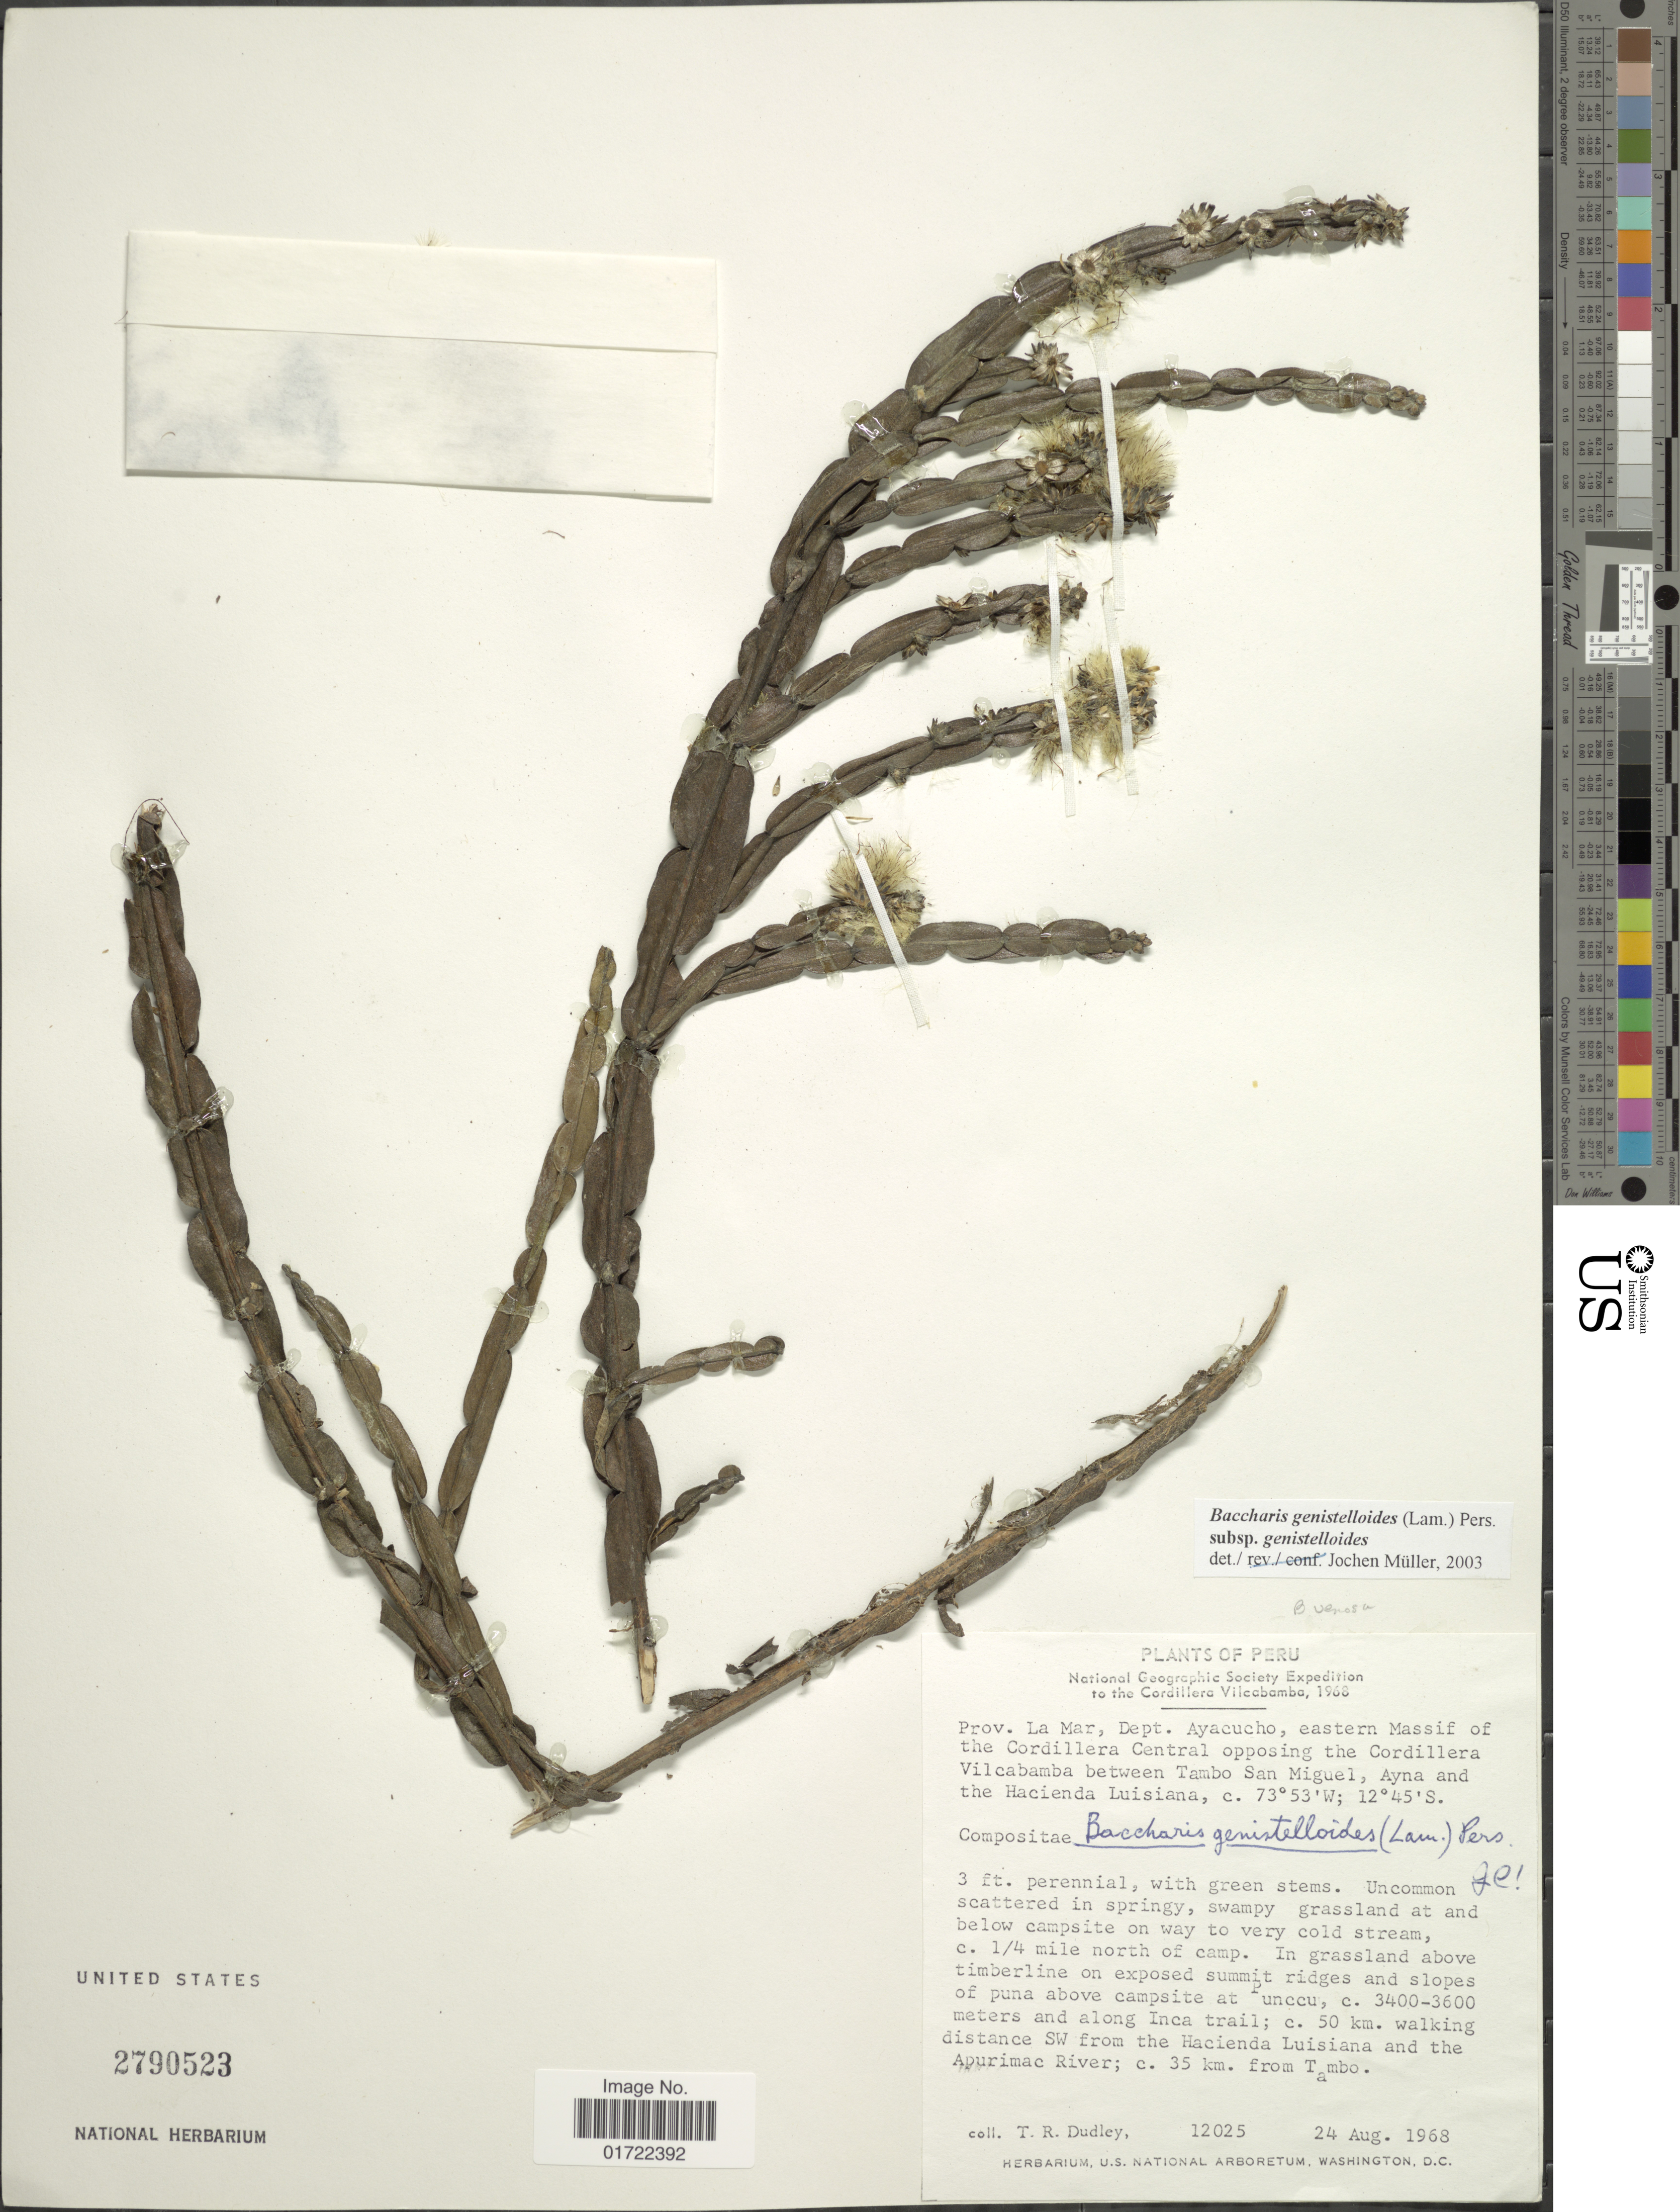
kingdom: Plantae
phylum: Tracheophyta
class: Magnoliopsida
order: Asterales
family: Asteraceae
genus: Baccharis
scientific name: Baccharis genistelloides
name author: (Lam.) Pers.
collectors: T. R. Dudley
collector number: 12025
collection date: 1968-08-24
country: Peru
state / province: Ayacucho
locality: Prov. La Mar, eastern Massif of the Cordillera Cetral opposing the Cordillera Vilcabamba between Tambo San Miguel, Ayna and the Hacienda Luisiana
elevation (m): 3400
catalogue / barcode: US 2790523